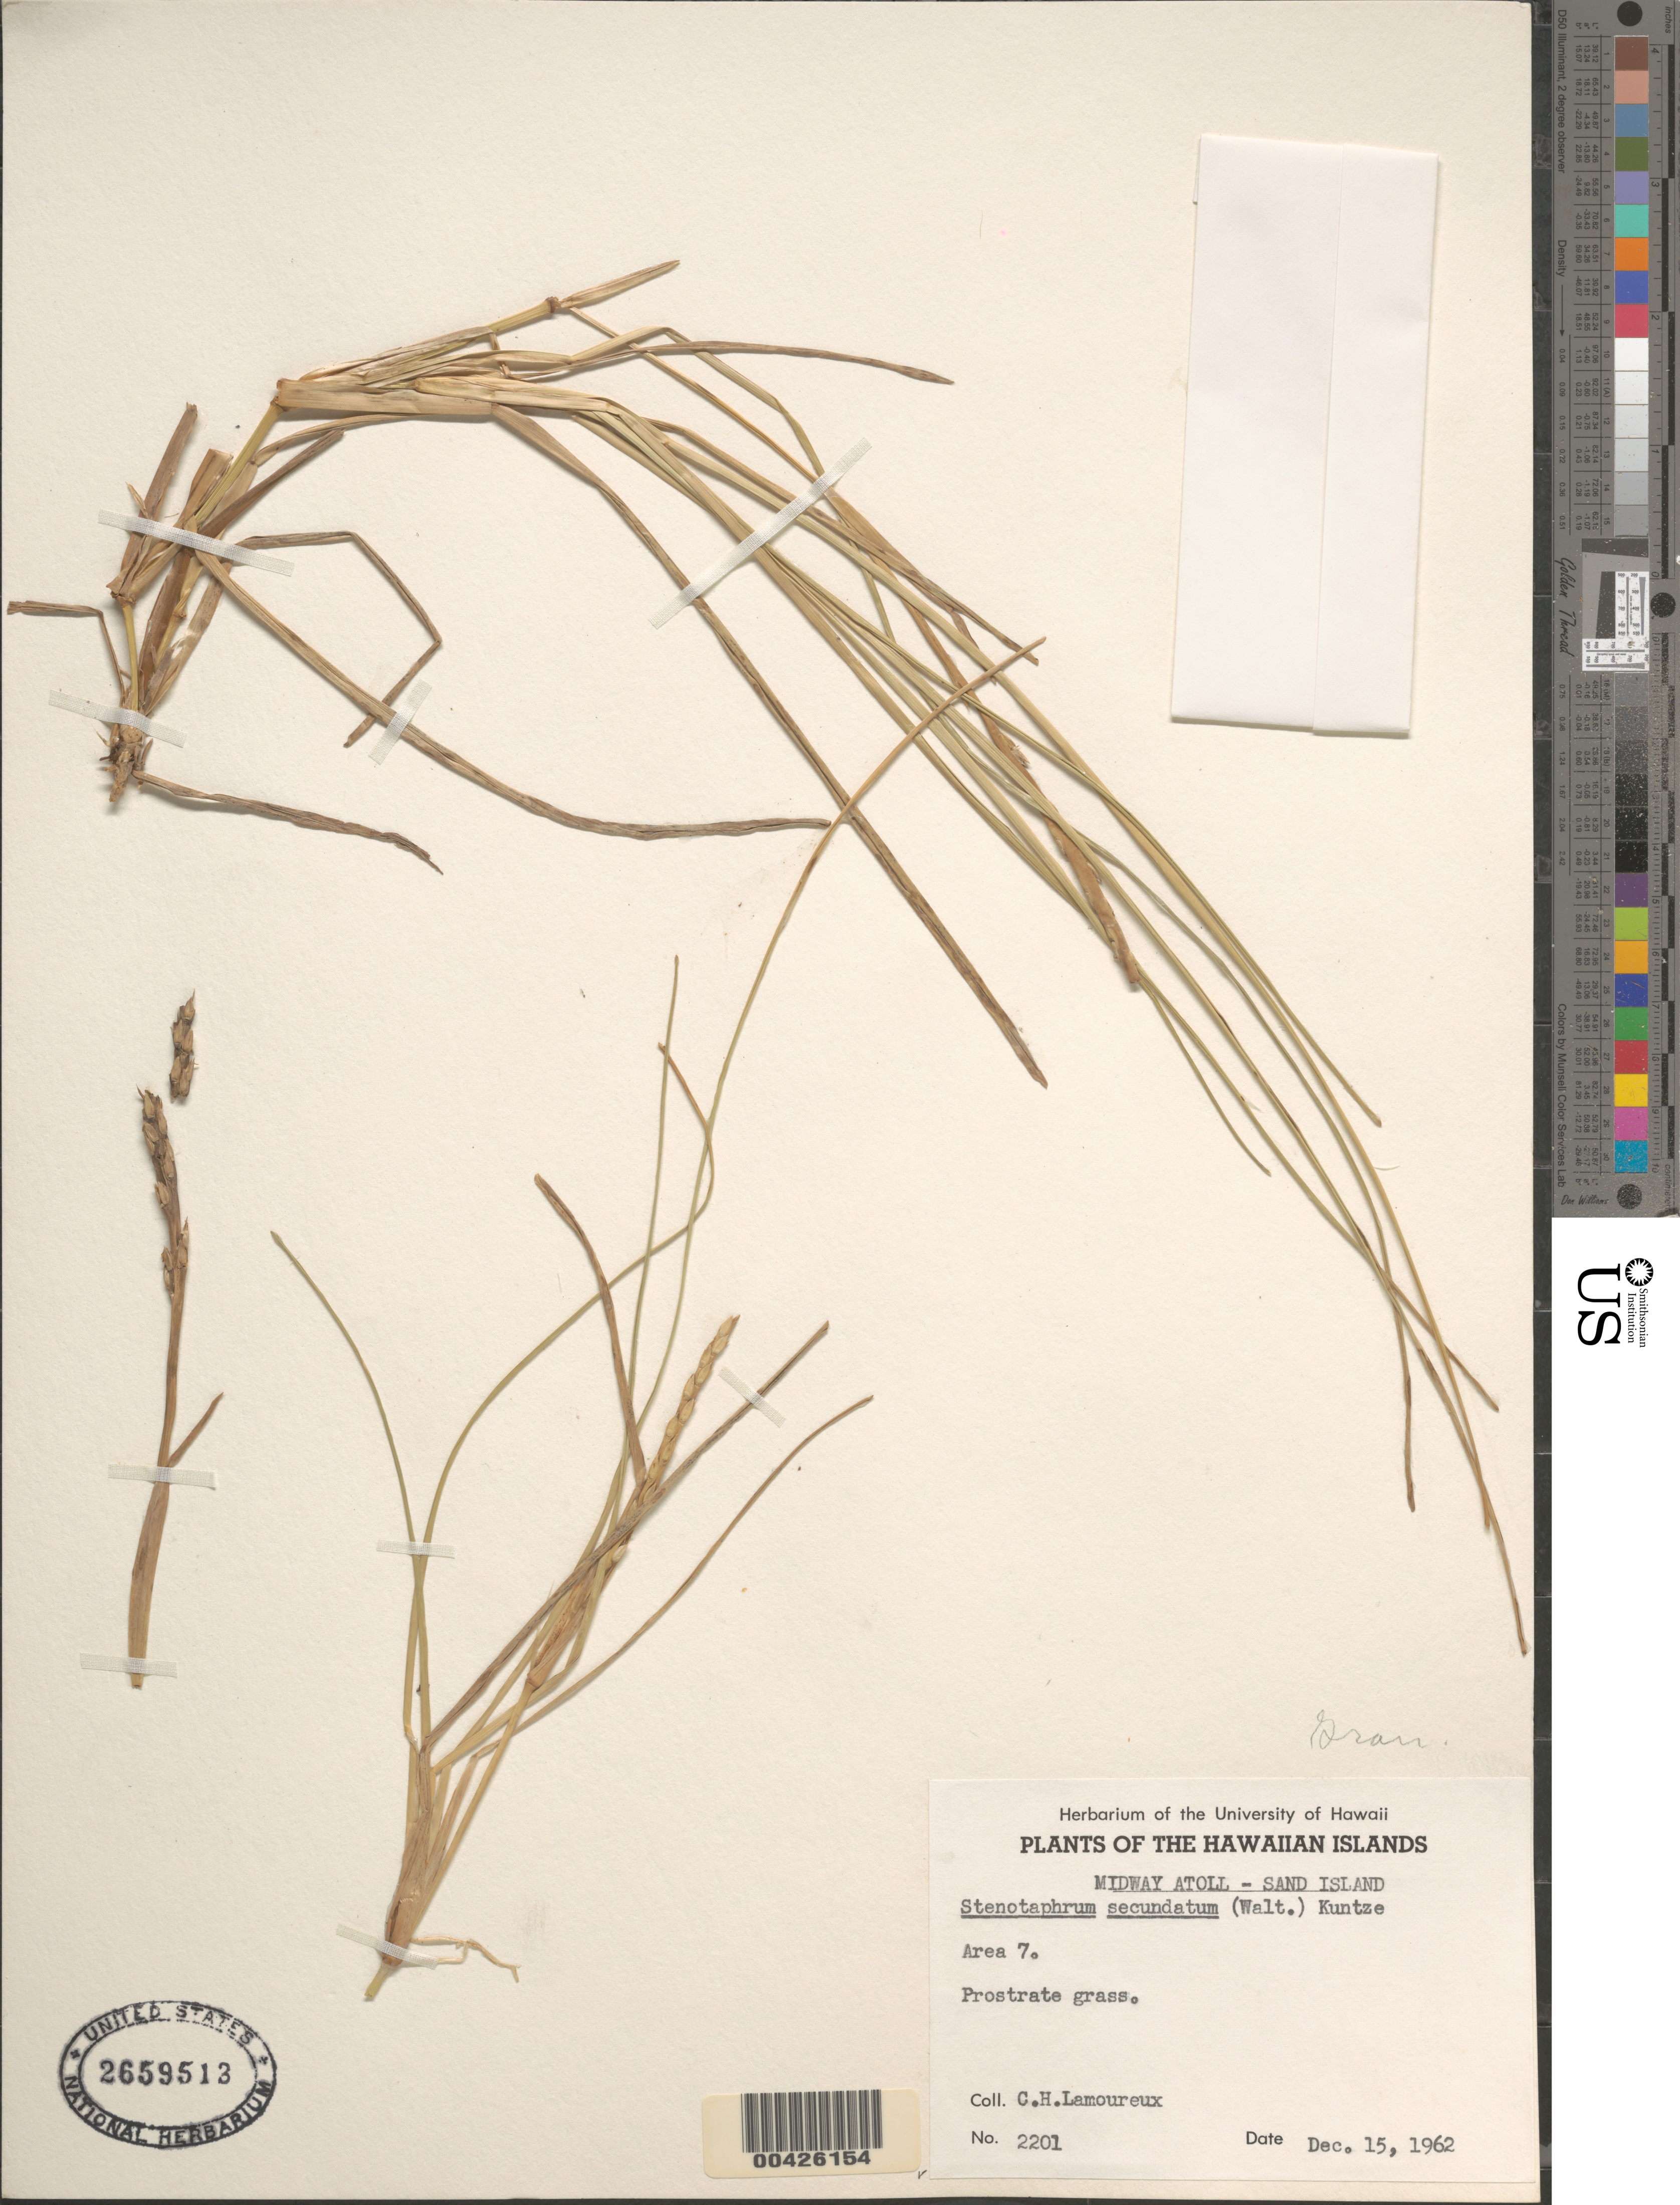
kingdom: Plantae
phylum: Tracheophyta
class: Liliopsida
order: Poales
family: Poaceae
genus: Stenotaphrum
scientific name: Stenotaphrum secundatum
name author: (Walter) Kuntze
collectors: C. H. Lamoureux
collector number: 2201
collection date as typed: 15 Dec 1962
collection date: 1962-12-15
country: U.S. Administered Pacific Islands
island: Midway Atoll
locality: Area 7, Sand Islet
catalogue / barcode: US 2659513